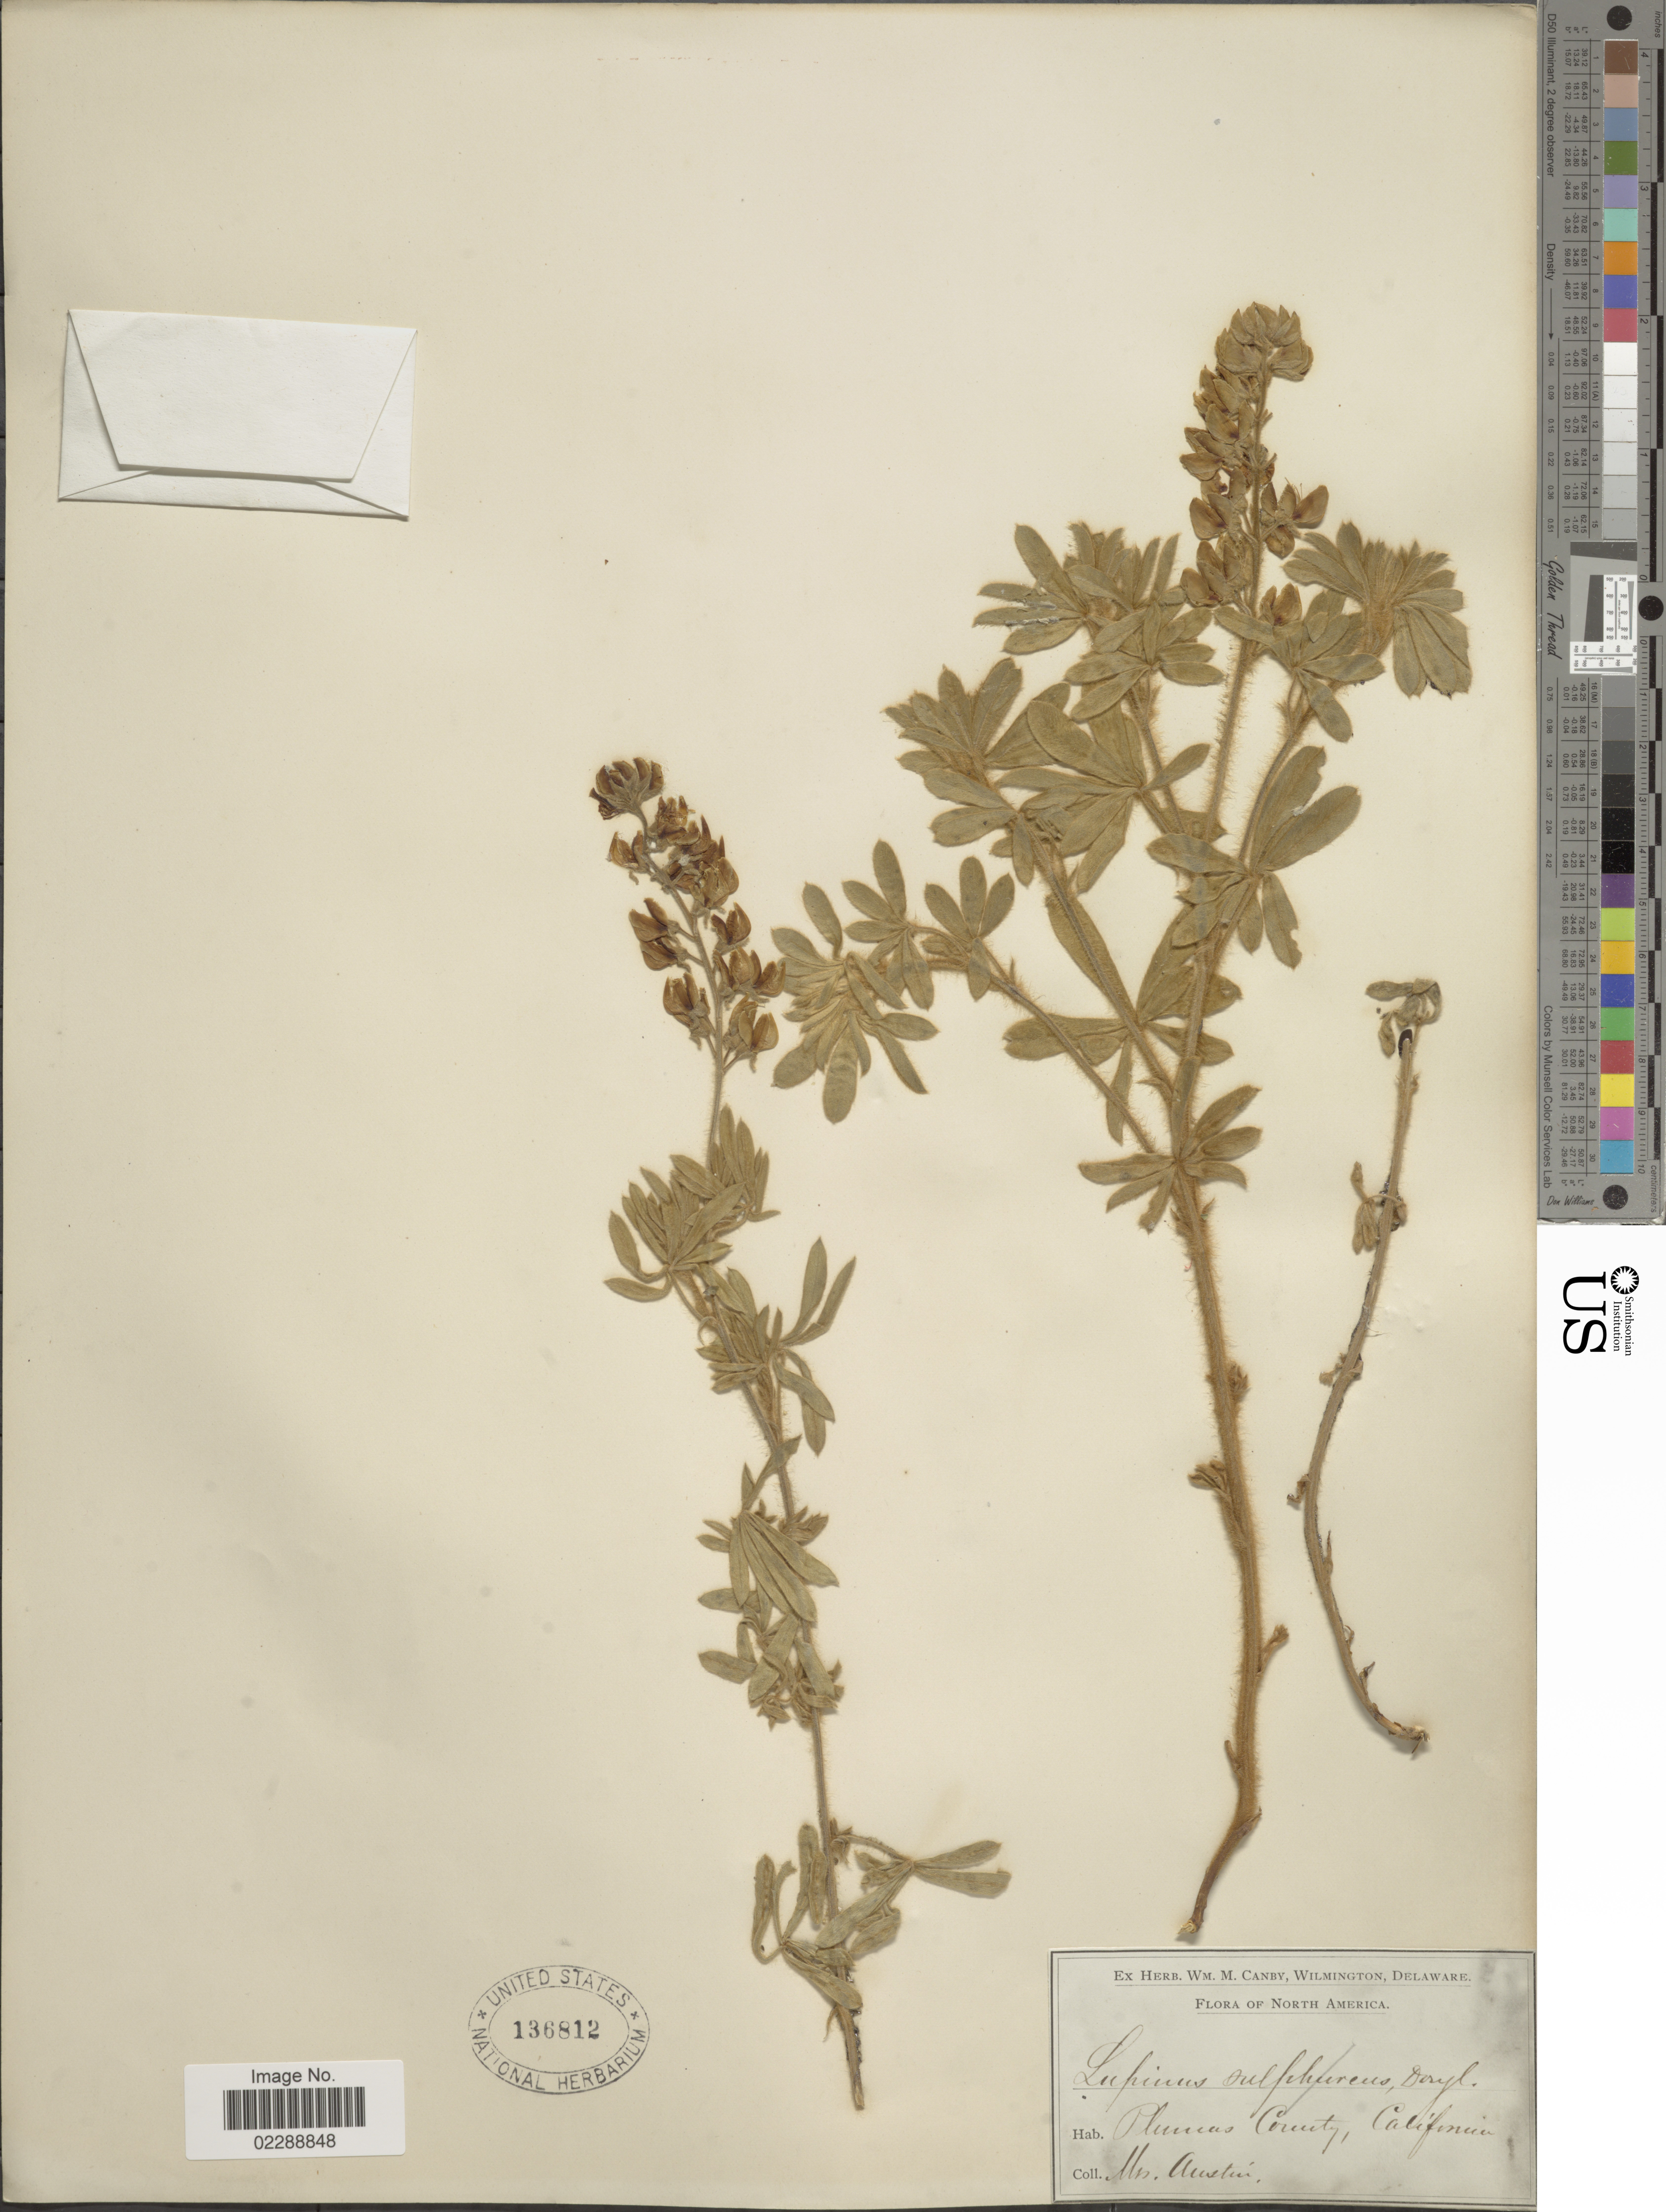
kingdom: Plantae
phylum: Tracheophyta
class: Magnoliopsida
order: Fabales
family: Fabaceae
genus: Lupinus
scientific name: Lupinus sp.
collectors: Austin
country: United States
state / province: California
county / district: Plumas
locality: Plumas County, California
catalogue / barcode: US 136812